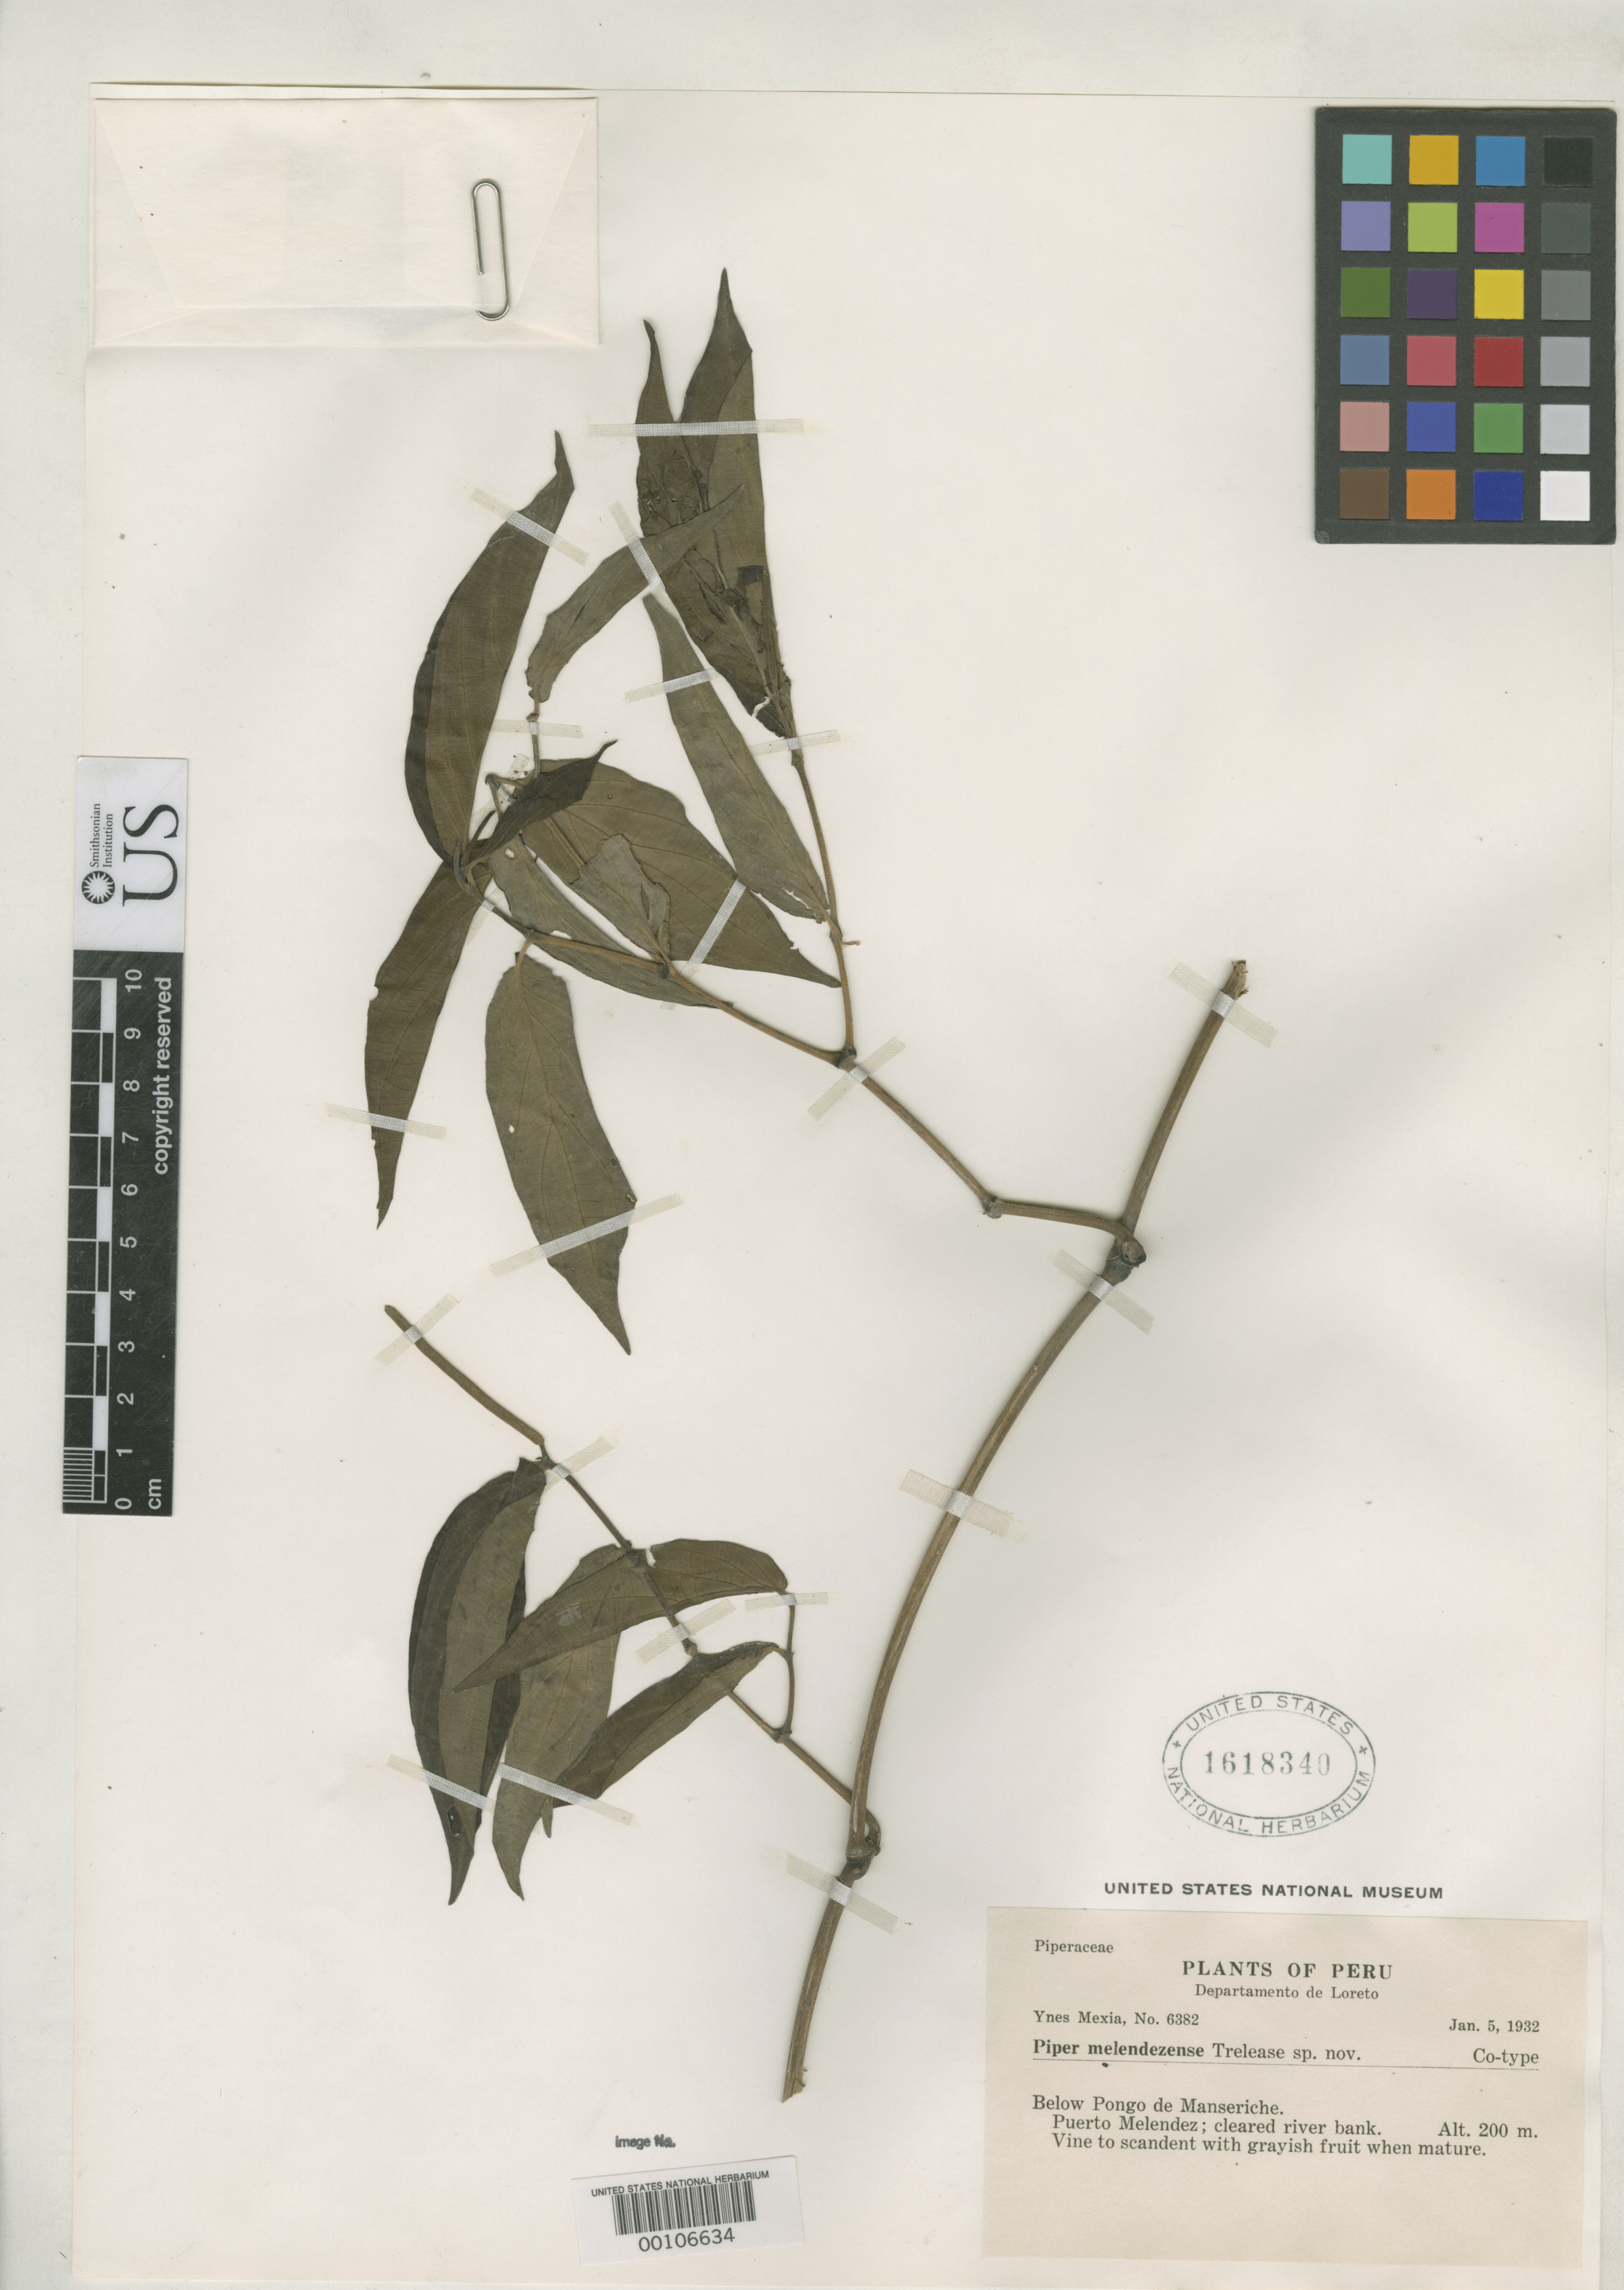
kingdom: Plantae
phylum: Tracheophyta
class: Magnoliopsida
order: Piperales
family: Piperaceae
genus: Piper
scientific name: Piper melendezense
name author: Trel. in J.F. Macbr.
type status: Isotype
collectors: Y. Mexia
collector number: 6382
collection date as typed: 05 Jan 1932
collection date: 1932-01-05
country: Peru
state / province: Loreto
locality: Below Pongo de Manseriche, Puerto Melendez.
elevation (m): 200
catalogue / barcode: US 1618340